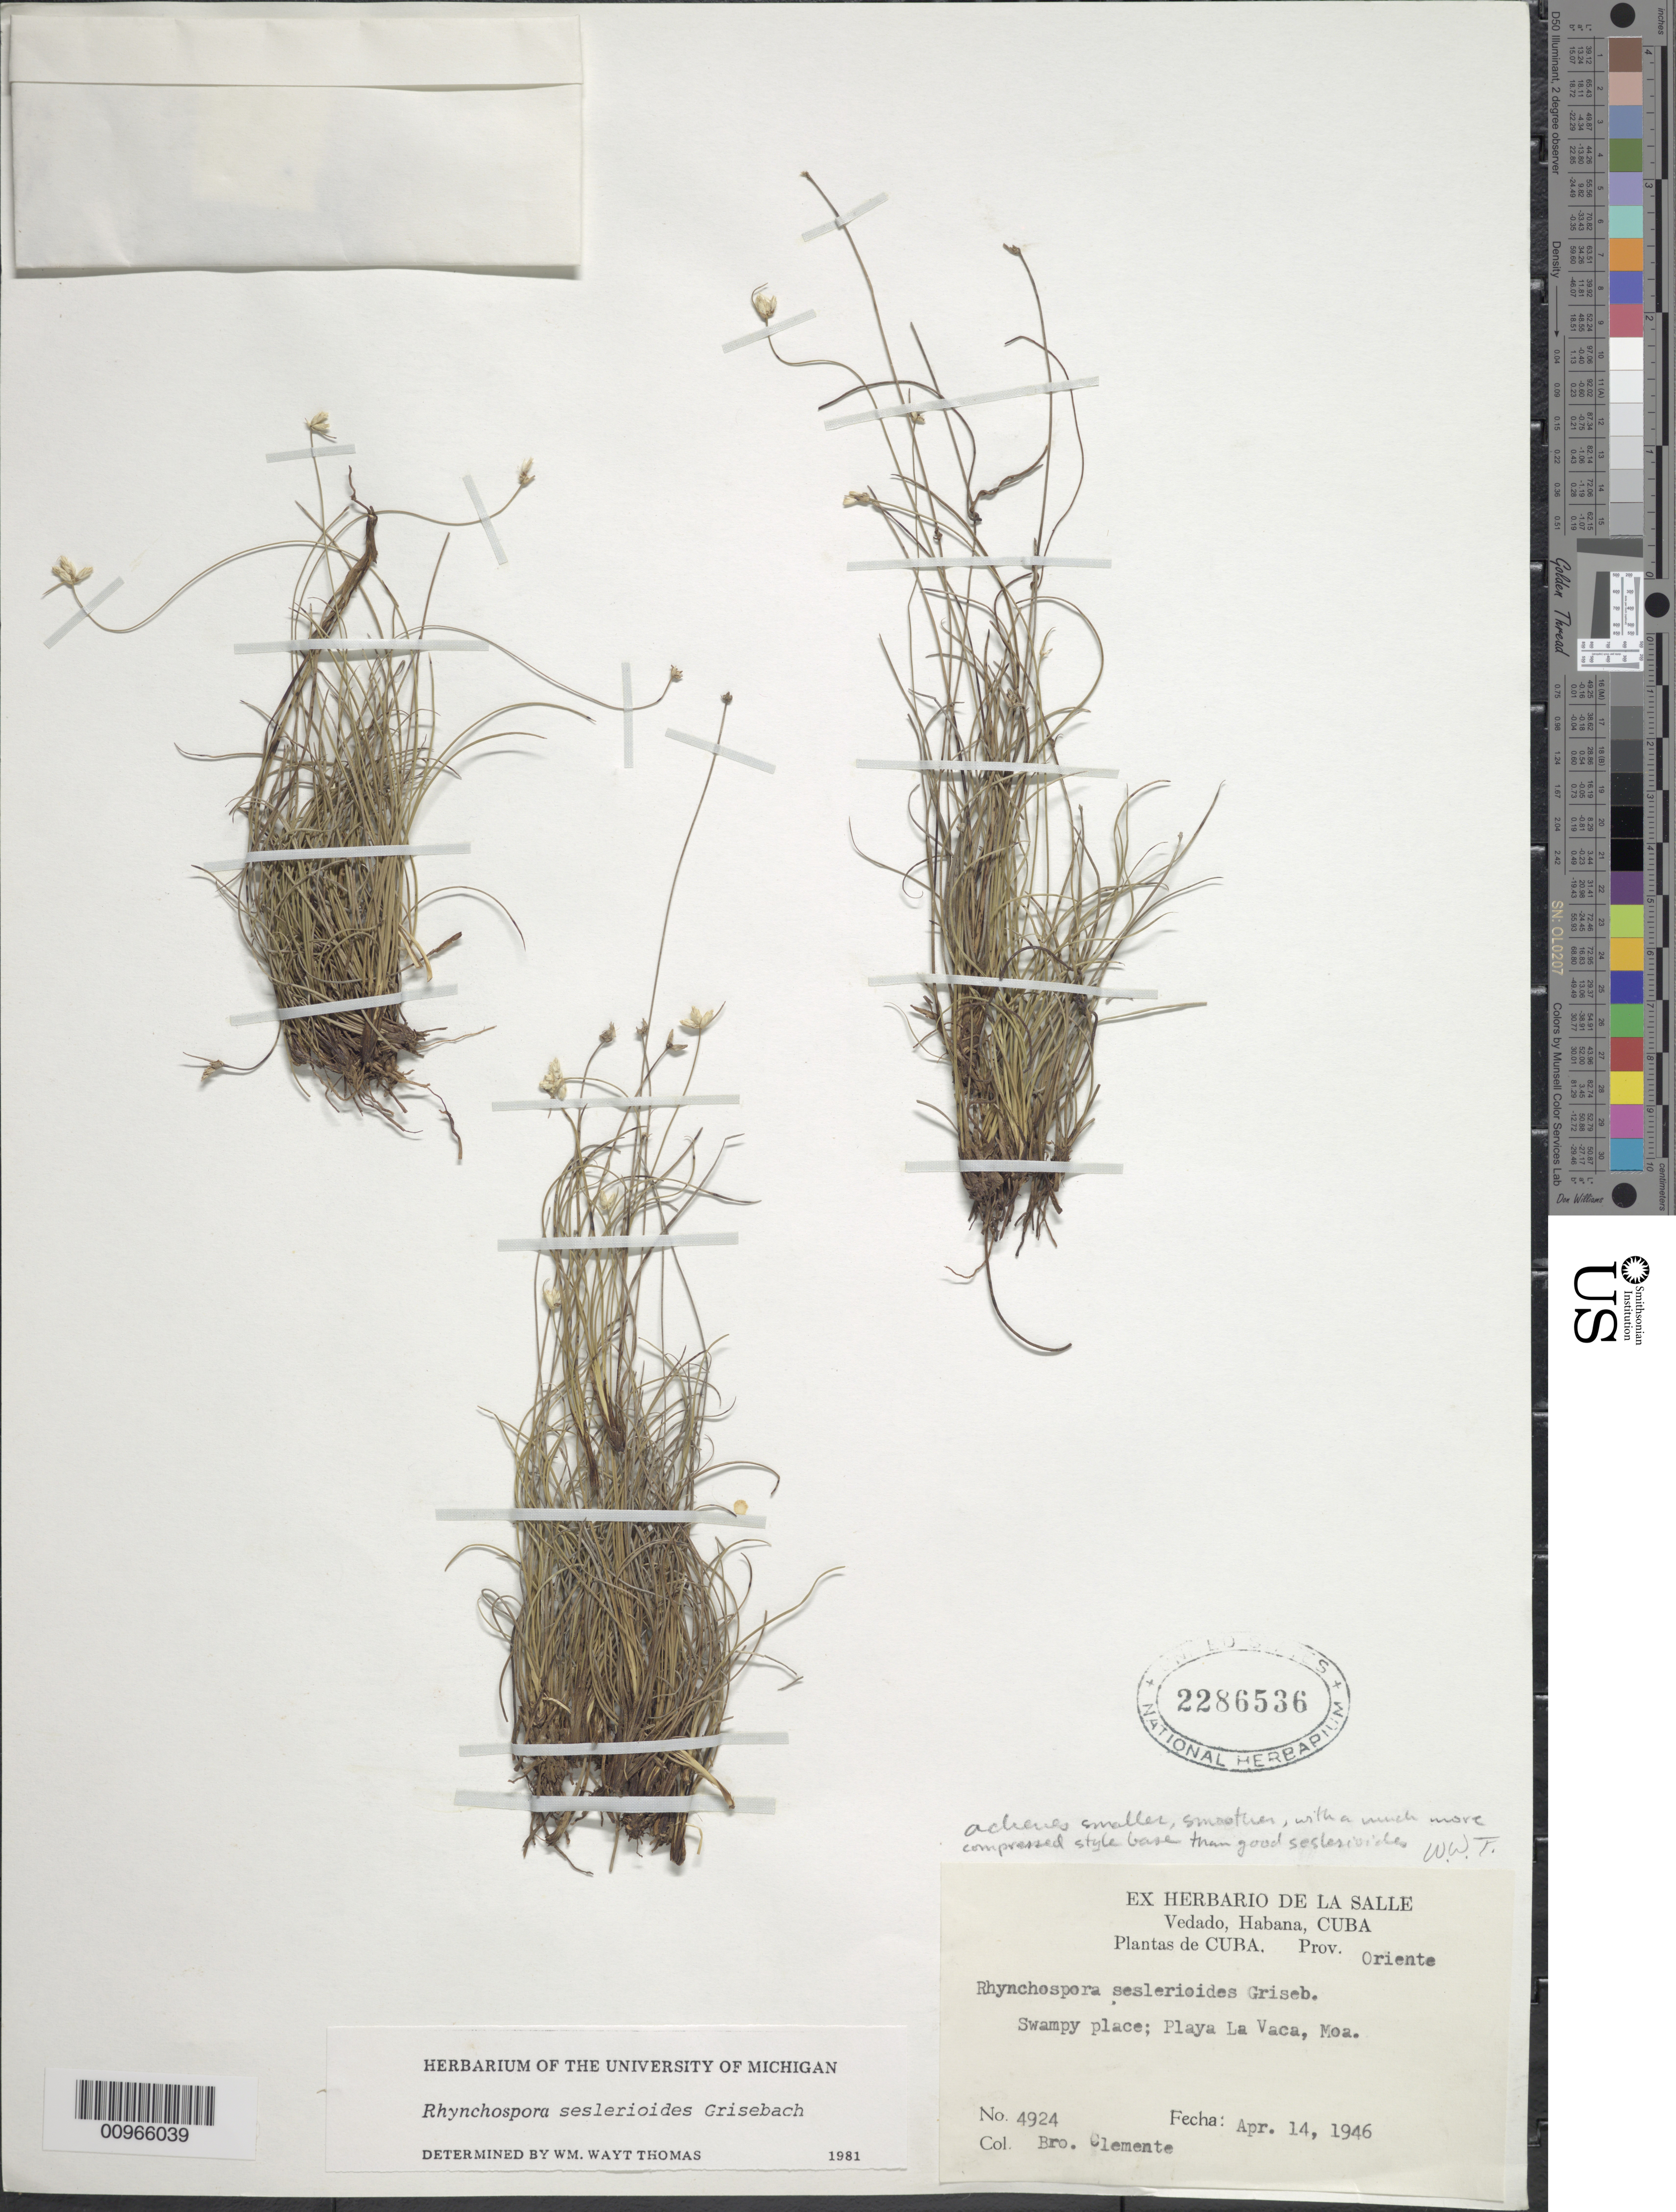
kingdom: Plantae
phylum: Tracheophyta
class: Liliopsida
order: Poales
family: Cyperaceae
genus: Rhynchospora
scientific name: Rhynchospora seslerioides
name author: Griseb.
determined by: Thomas, W. W.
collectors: Bro. Clemente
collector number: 4924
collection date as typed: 14 Apr 1946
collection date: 1946-04-14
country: Cuba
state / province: Holguín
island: Cuba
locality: Playa La Vaca, Moa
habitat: Swampy place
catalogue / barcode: US 2286536